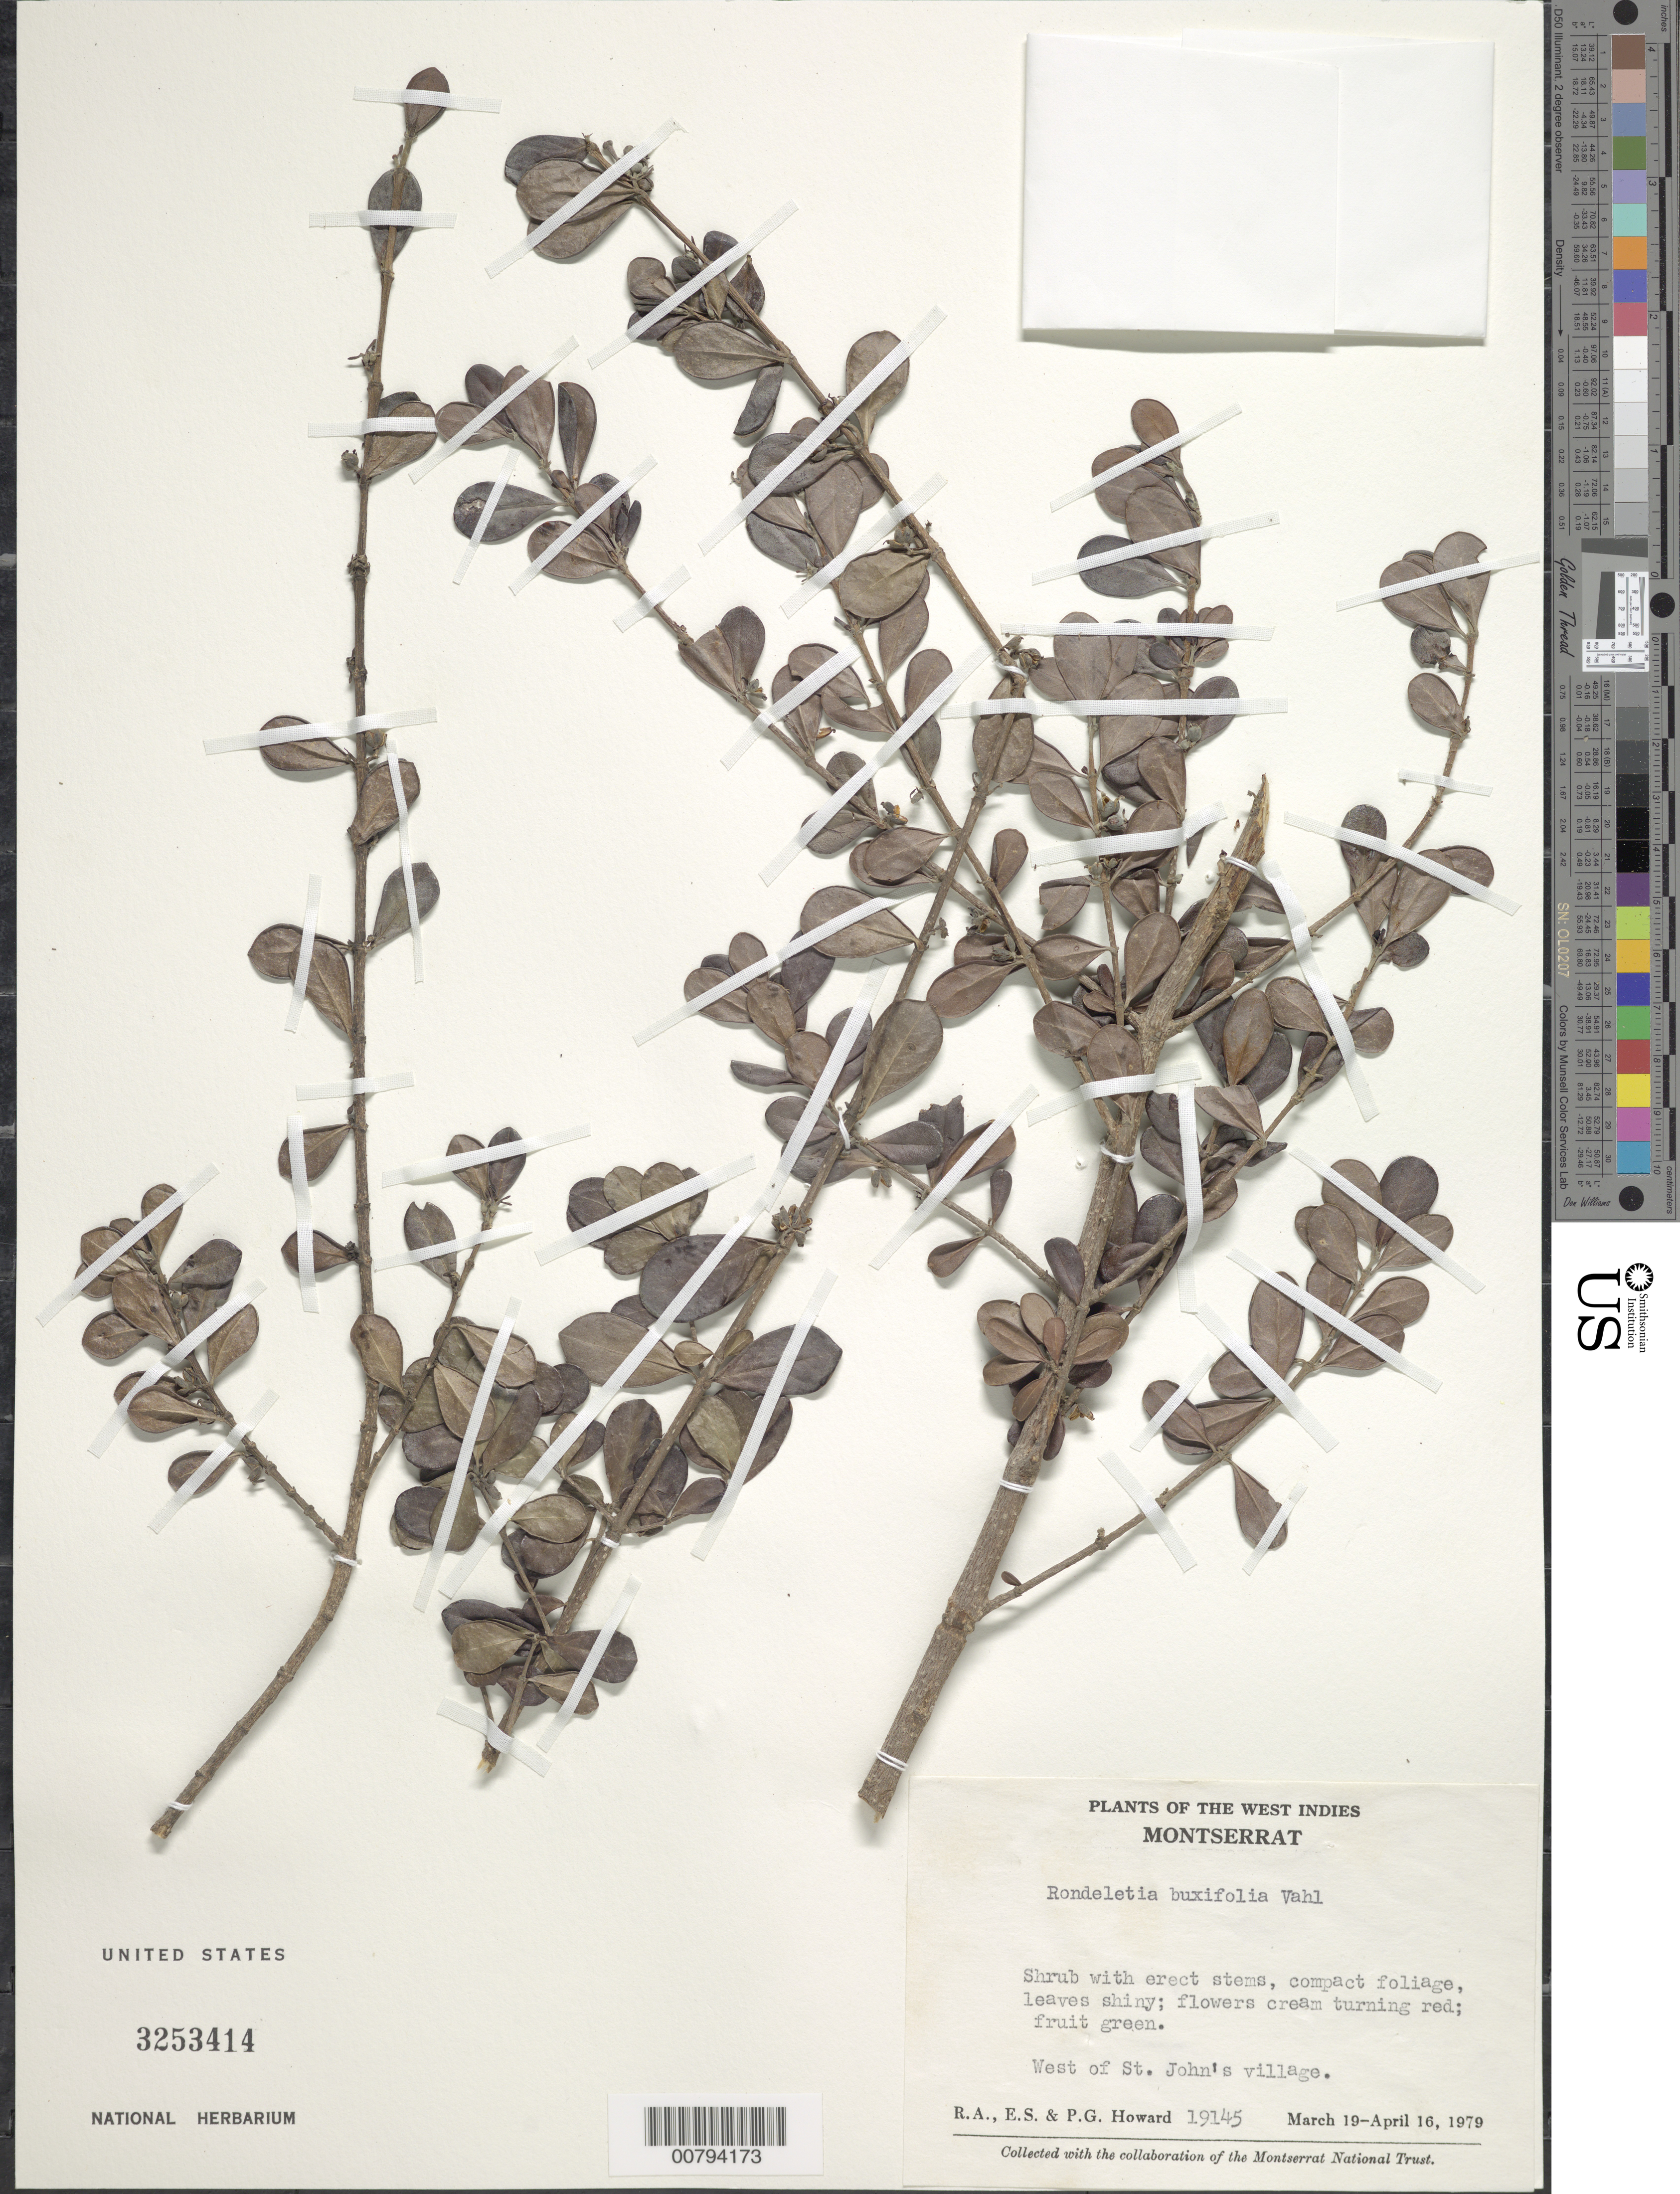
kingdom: Plantae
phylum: Tracheophyta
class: Magnoliopsida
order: Gentianales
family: Rubiaceae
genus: Rondeletia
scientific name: Rondeletia buxifolia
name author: Vahl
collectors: R. A. Howard, E. S. Howard & P. Howard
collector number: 19145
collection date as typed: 19 Mar 1979 to 16 Apr 1979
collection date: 1979-03-19/1979-04-16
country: Montserrat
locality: West of St. John's village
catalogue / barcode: US 3253414